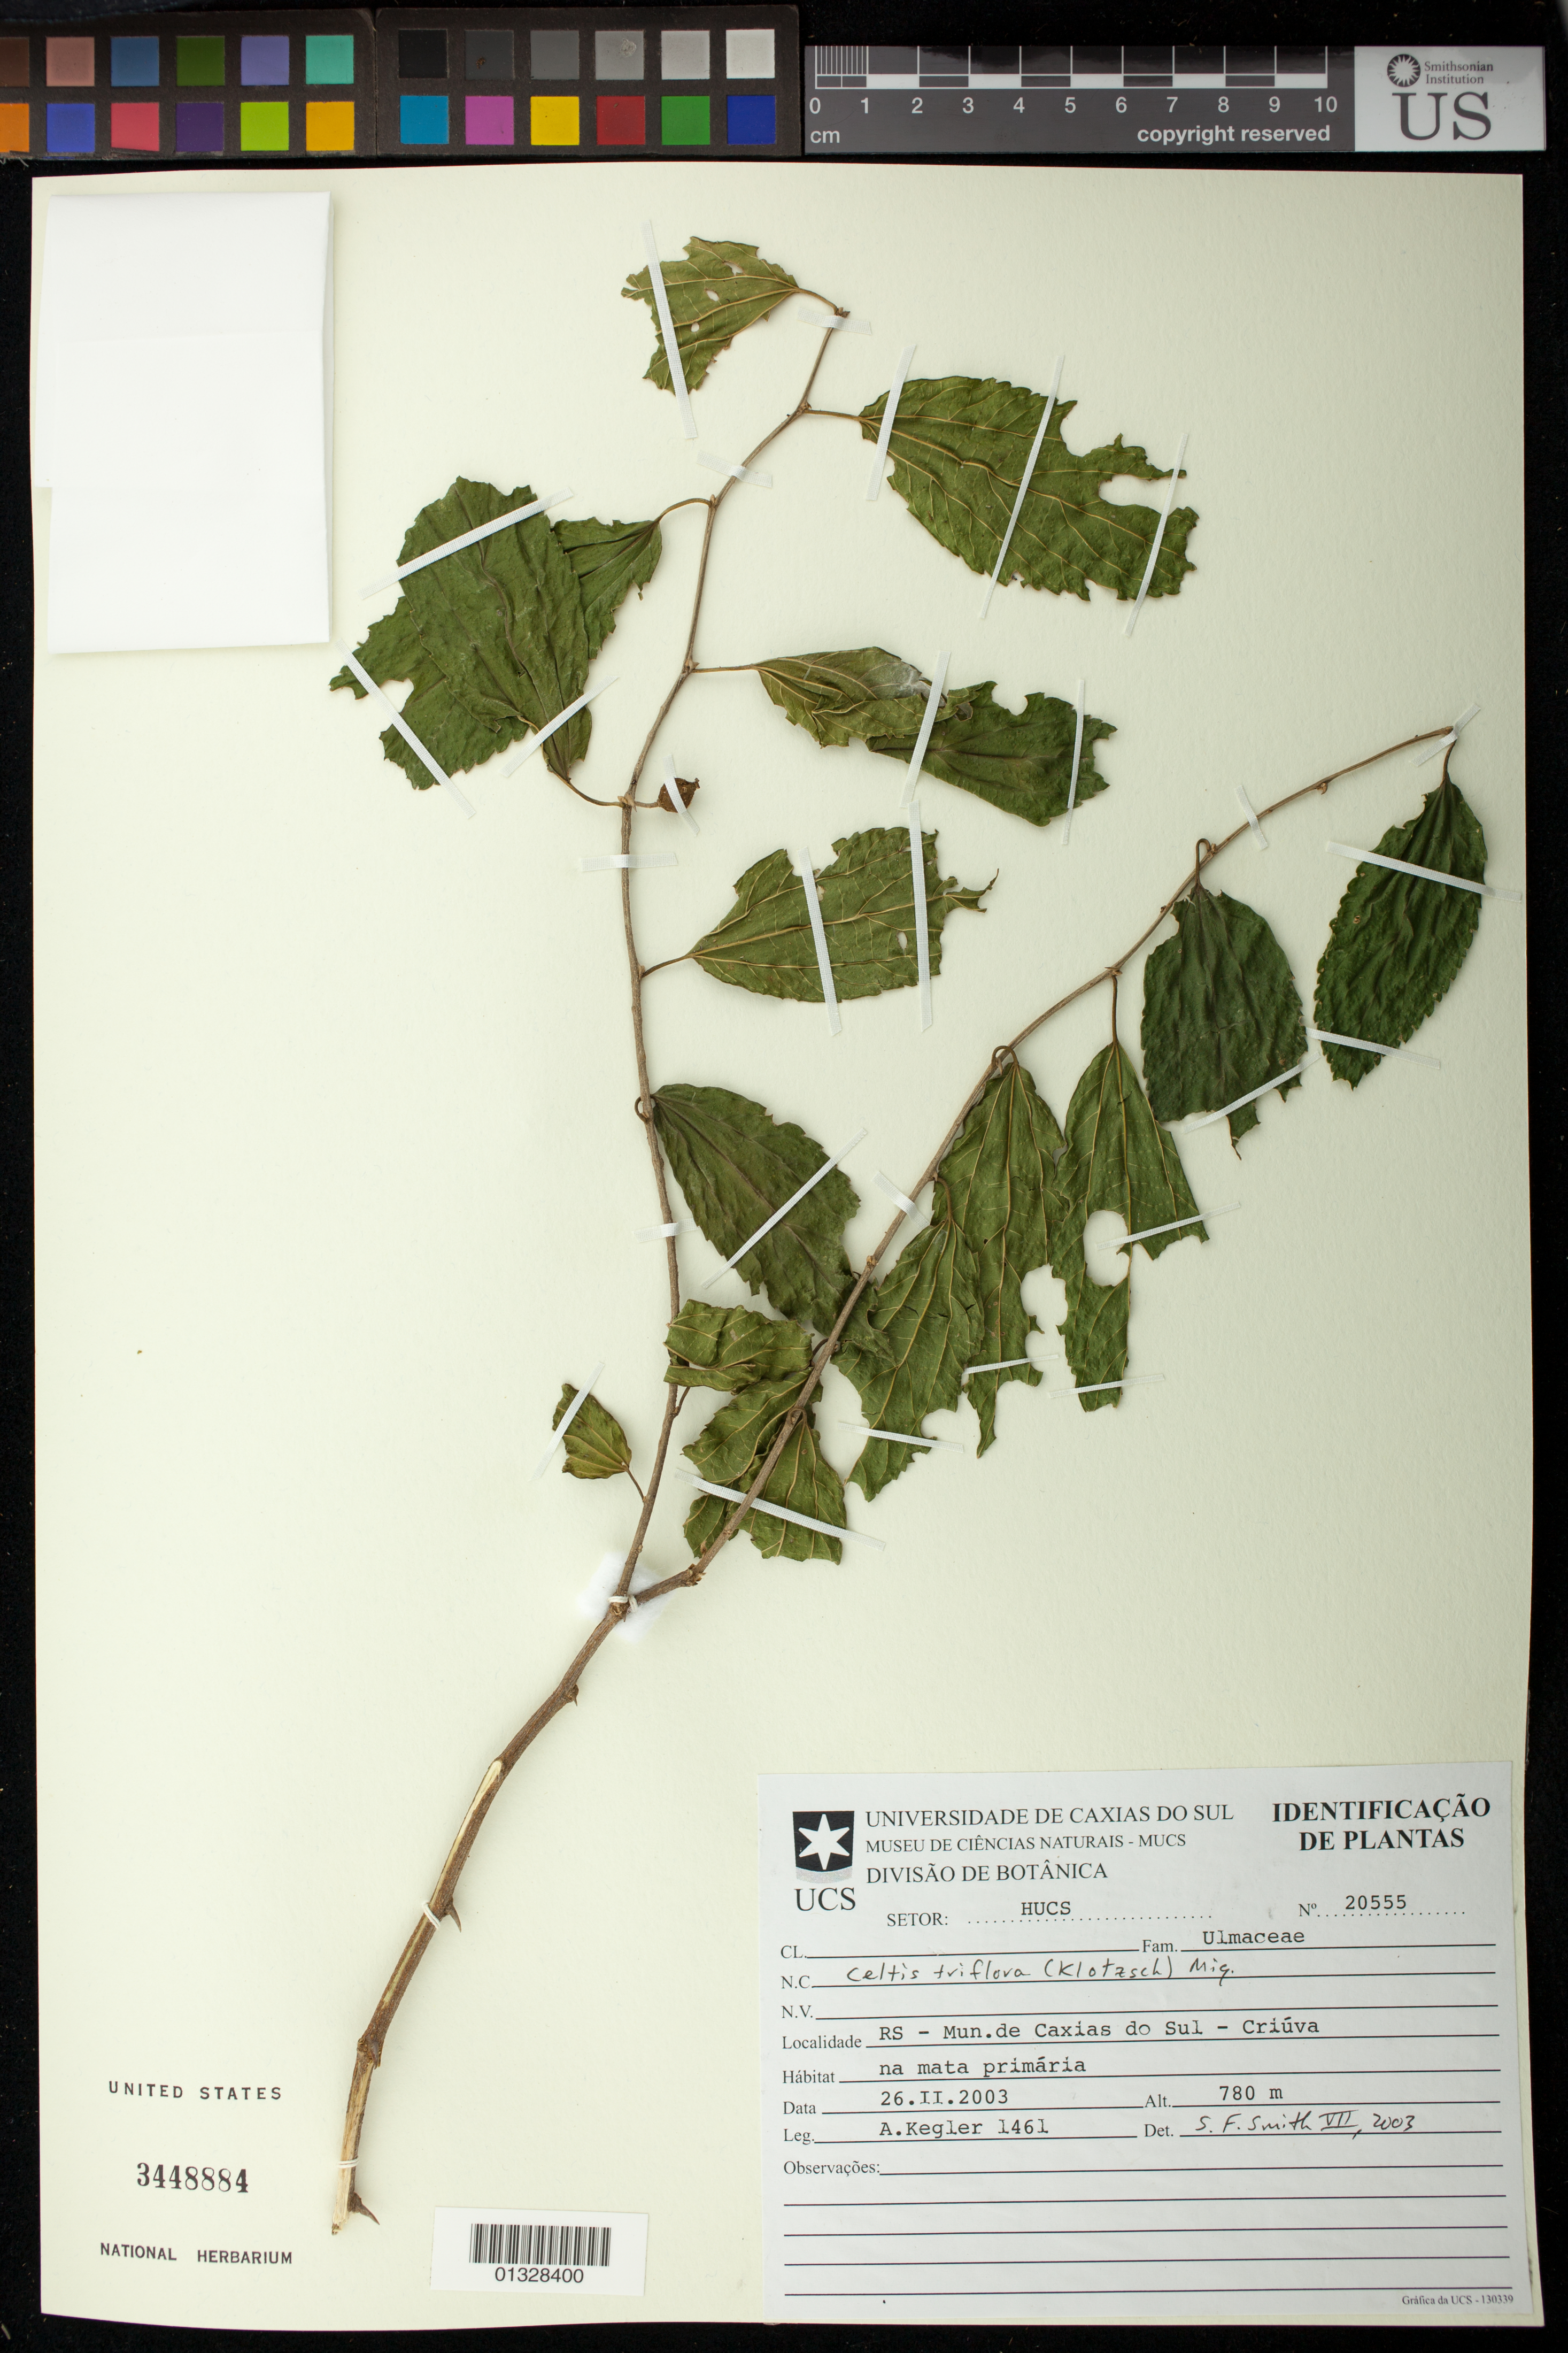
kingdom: Plantae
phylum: Tracheophyta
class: Magnoliopsida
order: Rosales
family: Cannabaceae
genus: Celtis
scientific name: Celtis triflora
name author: (Klotzsch) Ruiz ex Miq.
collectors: A. Kegler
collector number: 1461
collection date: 2003-02-26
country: Brazil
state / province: Rio Grande do Sul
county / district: Caxias do Sul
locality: Criúva.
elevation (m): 780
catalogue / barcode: US 3448884